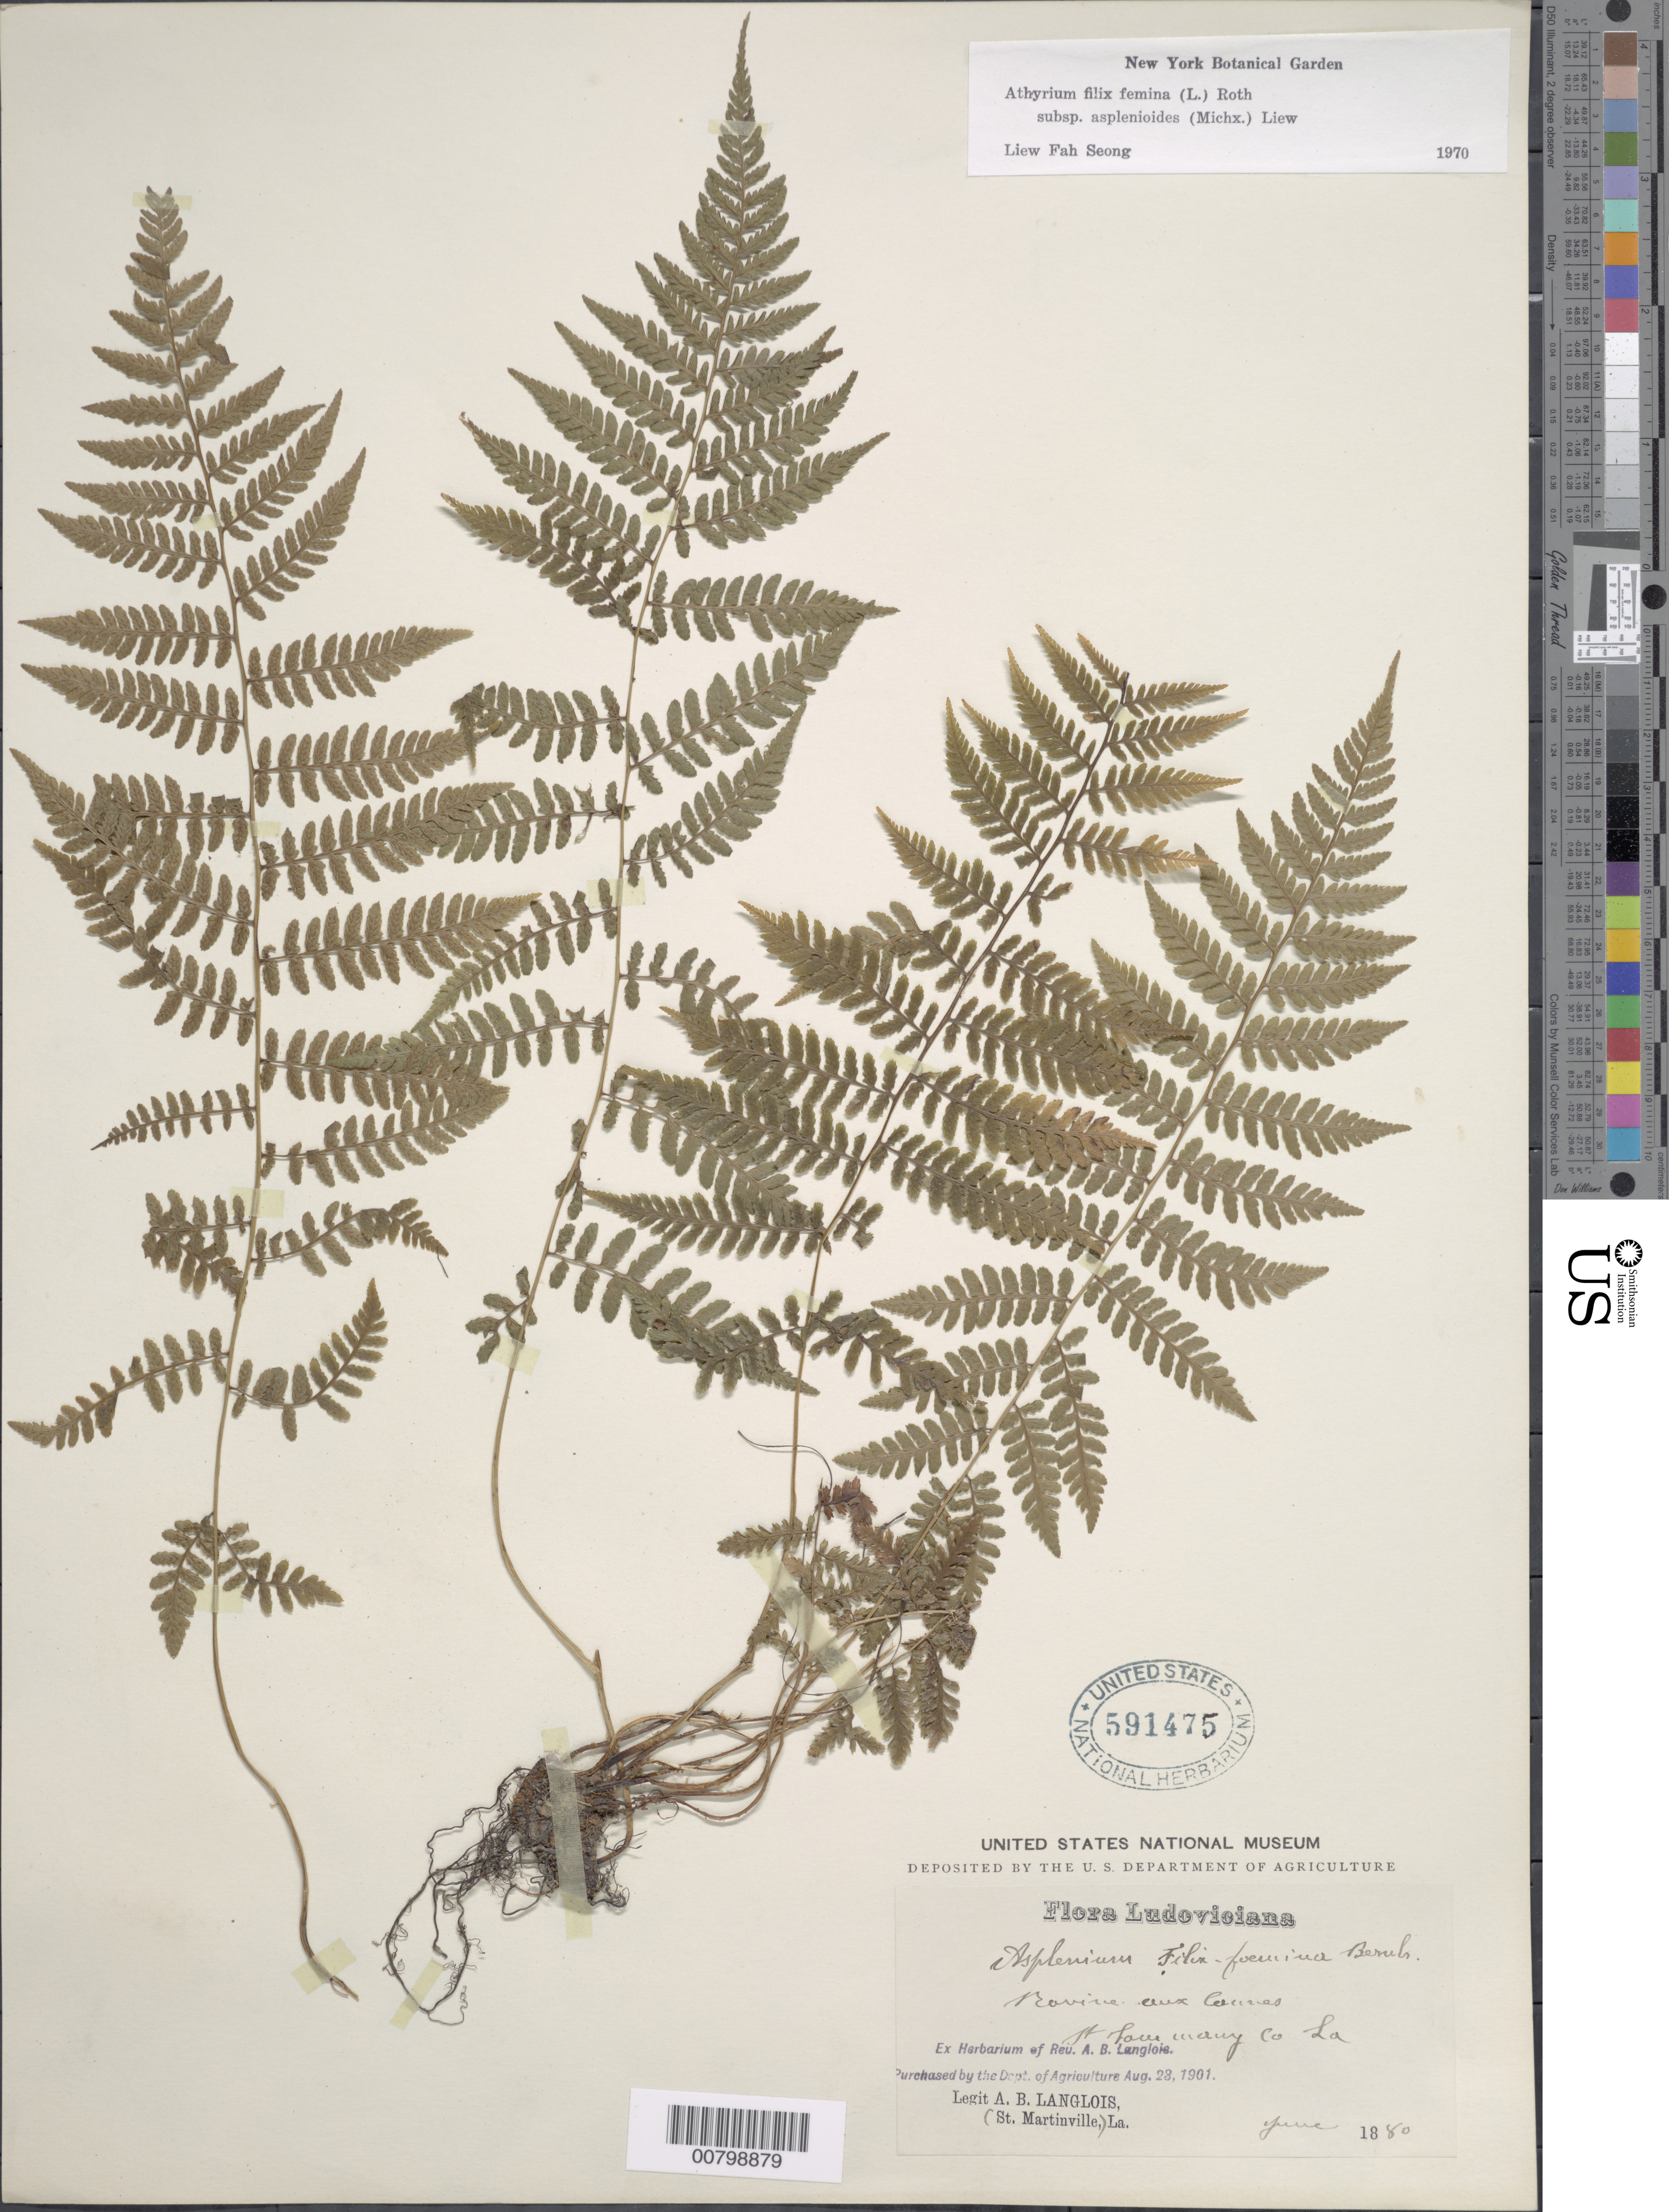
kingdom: Plantae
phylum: Tracheophyta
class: Polypodiopsida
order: Polypodiales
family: Athyriaceae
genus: Athyrium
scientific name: Athyrium filix-femina subsp. asplenioides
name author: (Michx.) Hultén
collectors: A. Langlois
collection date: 1880-06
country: United States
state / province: Louisiana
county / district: Saint Tammany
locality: Ravine aux Cannes.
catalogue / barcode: US 591475